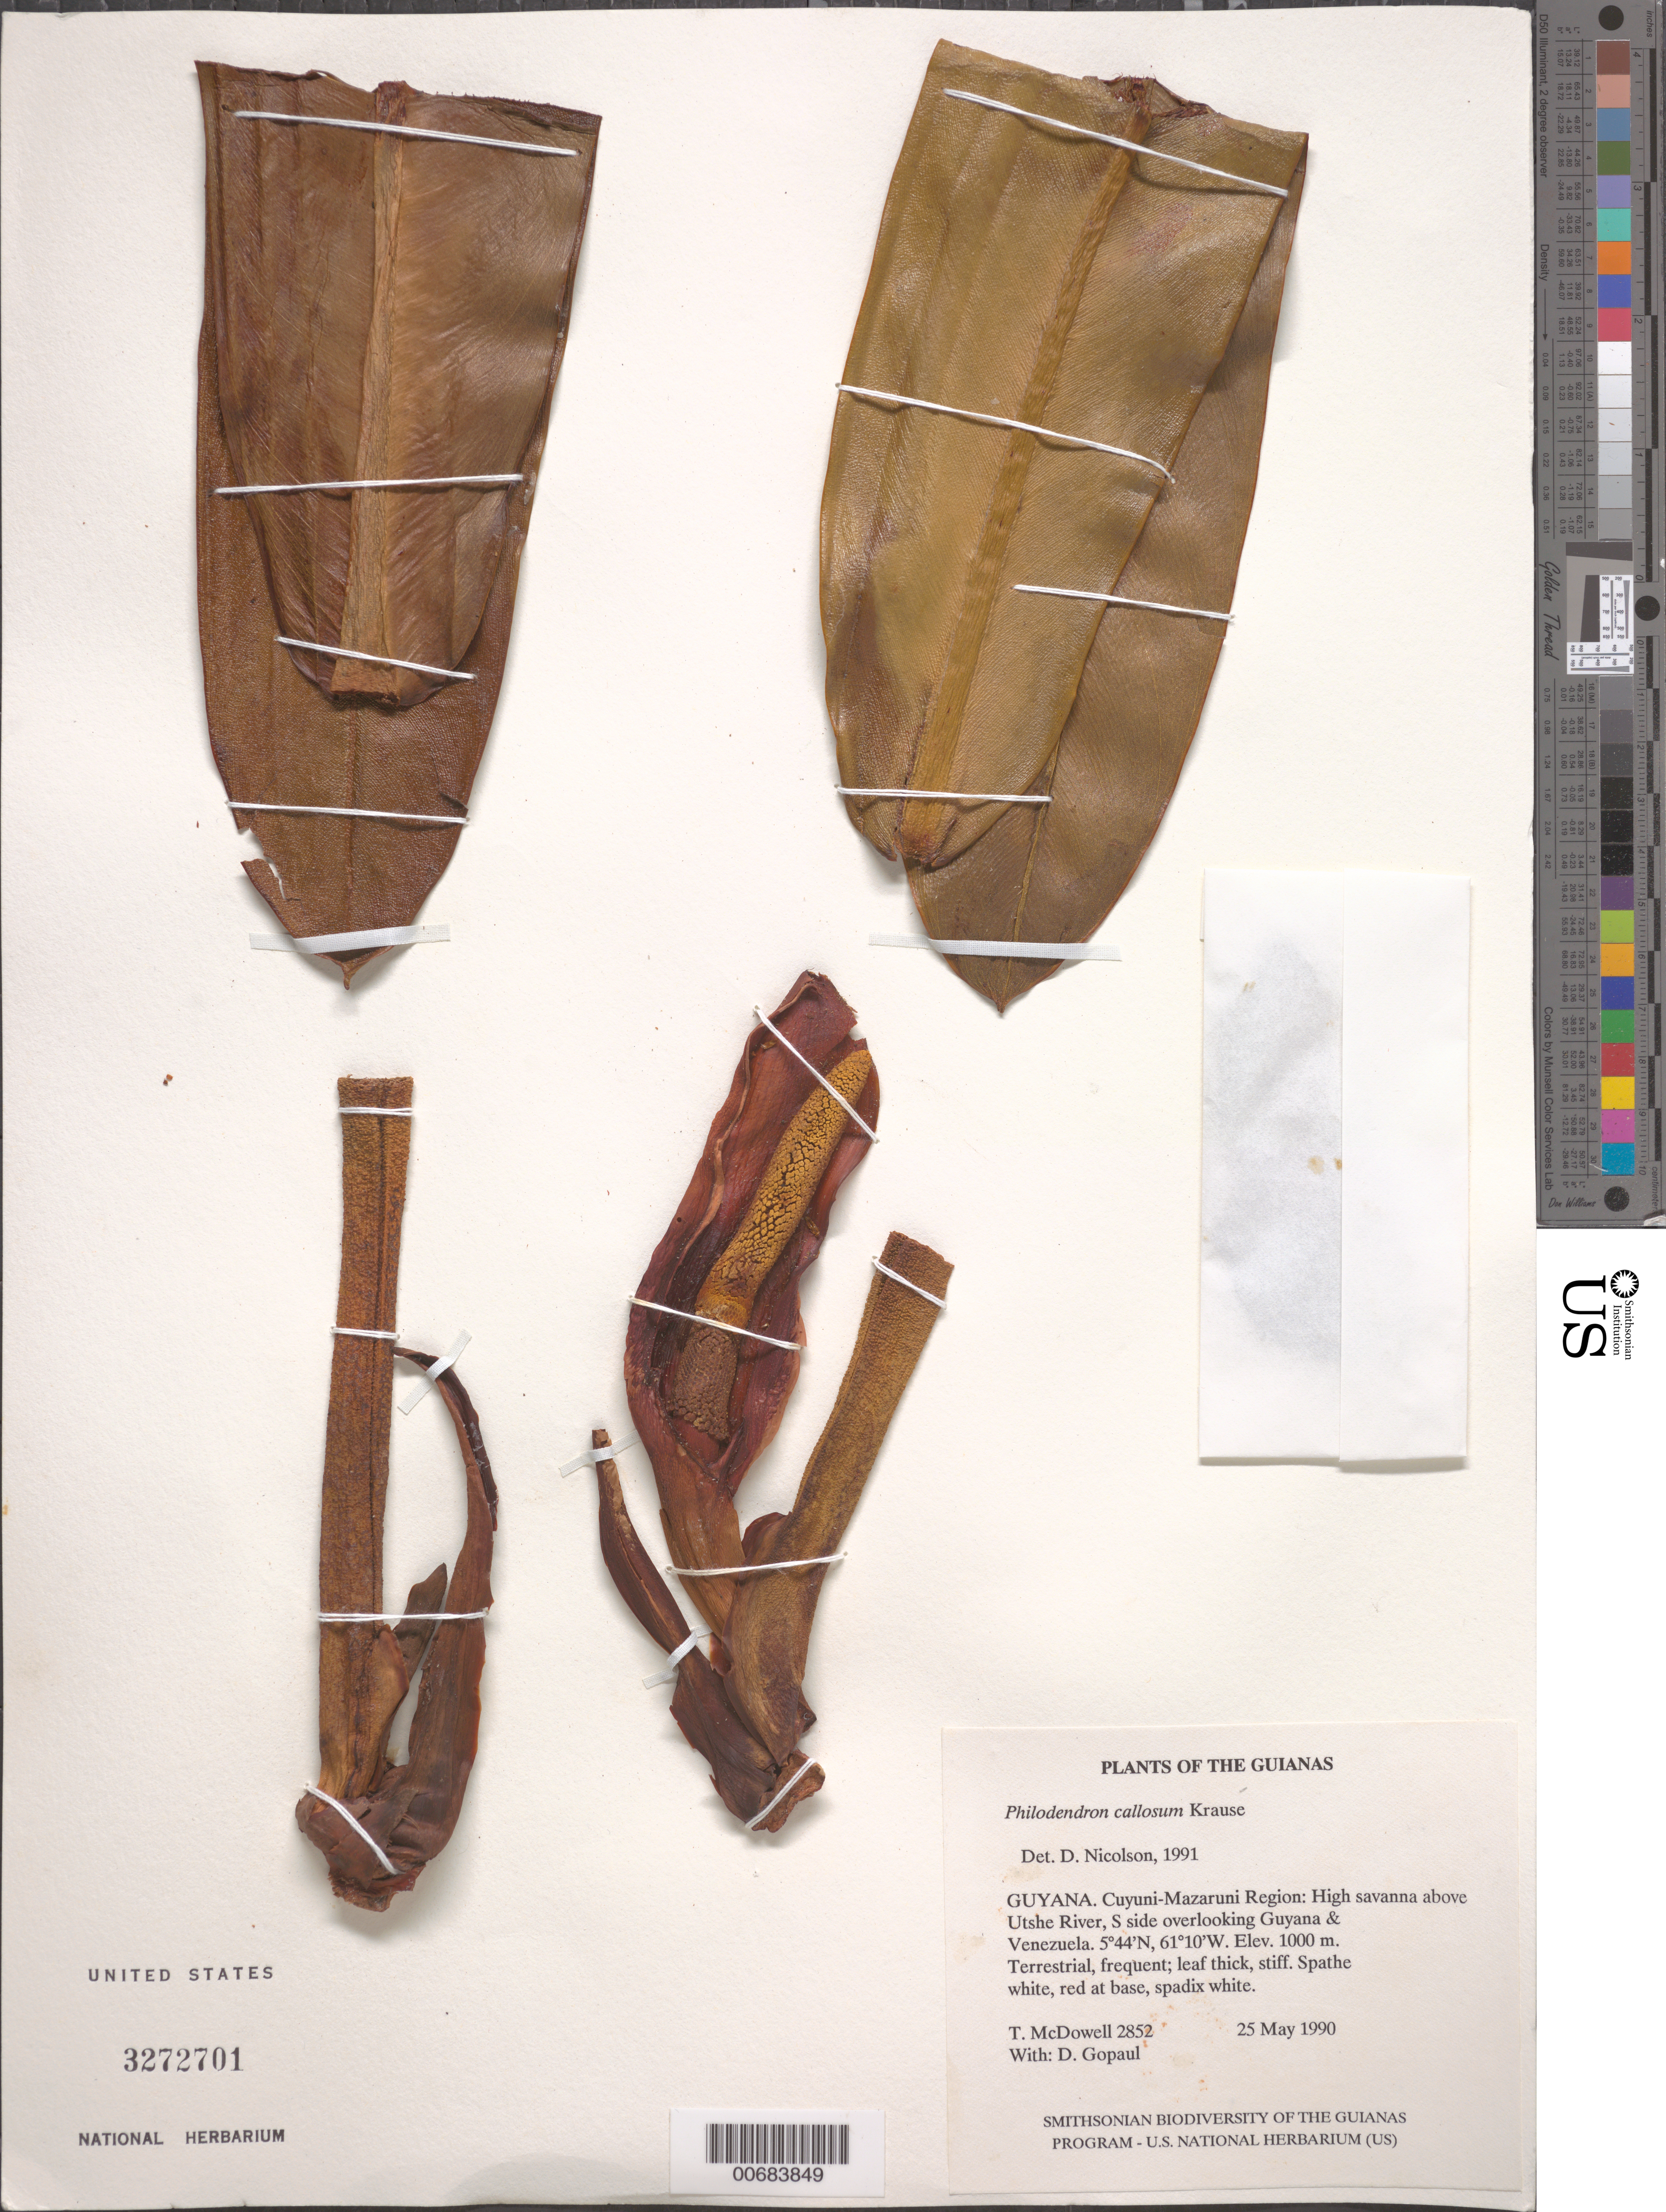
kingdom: Plantae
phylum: Tracheophyta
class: Liliopsida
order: Alismatales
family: Araceae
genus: Philodendron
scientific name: Philodendron callosum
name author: K. Krause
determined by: Nicolson, Dan H.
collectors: T. McDowell & D. Gopaul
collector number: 2852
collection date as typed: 25 May 1990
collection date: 1990-05-25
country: Guyana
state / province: Cuyuni-Mazaruni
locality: Utshi River, south side overlooking Guyana & Venezuela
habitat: High savanna above river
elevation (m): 1000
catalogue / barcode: US 3272701